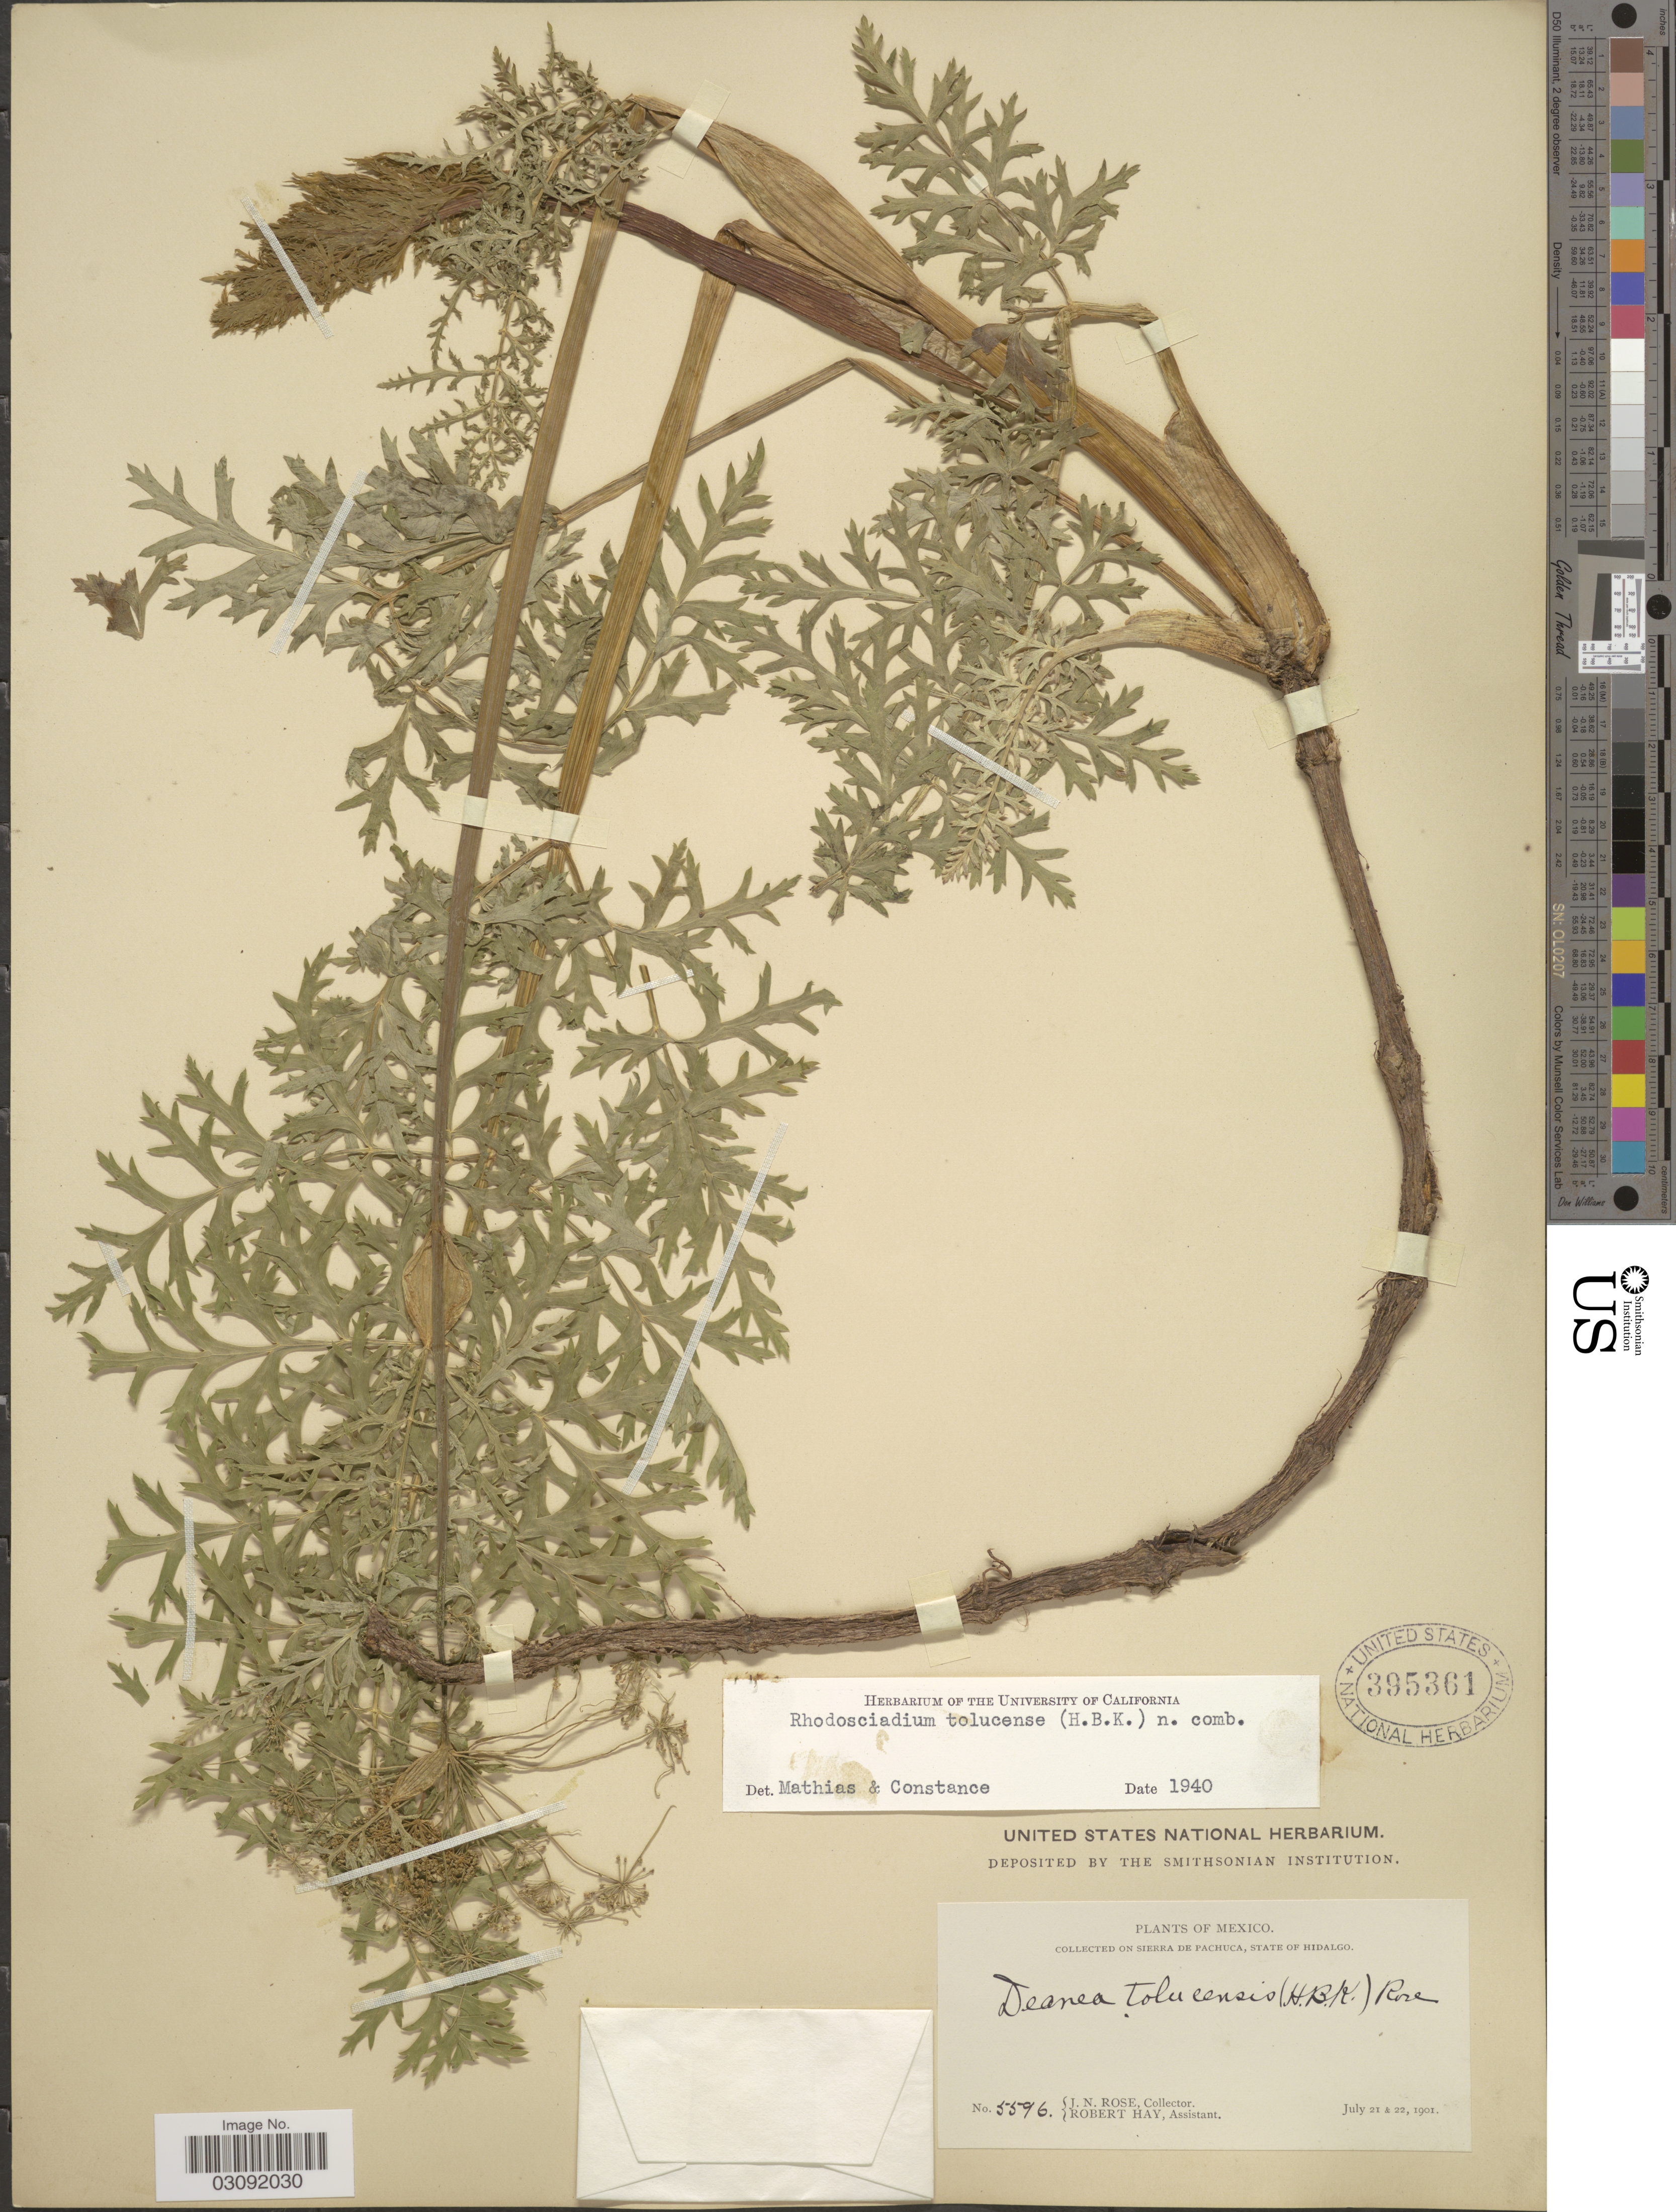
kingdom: Plantae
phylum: Tracheophyta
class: Magnoliopsida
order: Apiales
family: Apiaceae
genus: Rhodosciadium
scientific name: Rhodosciadium tolucense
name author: (Kunth) Mathias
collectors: J. N. Rose & R. Hay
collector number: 5596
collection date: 1901-07-21/1901-07-22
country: Mexico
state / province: Hidalgo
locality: On Sierra de Pachuca.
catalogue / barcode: US 395361